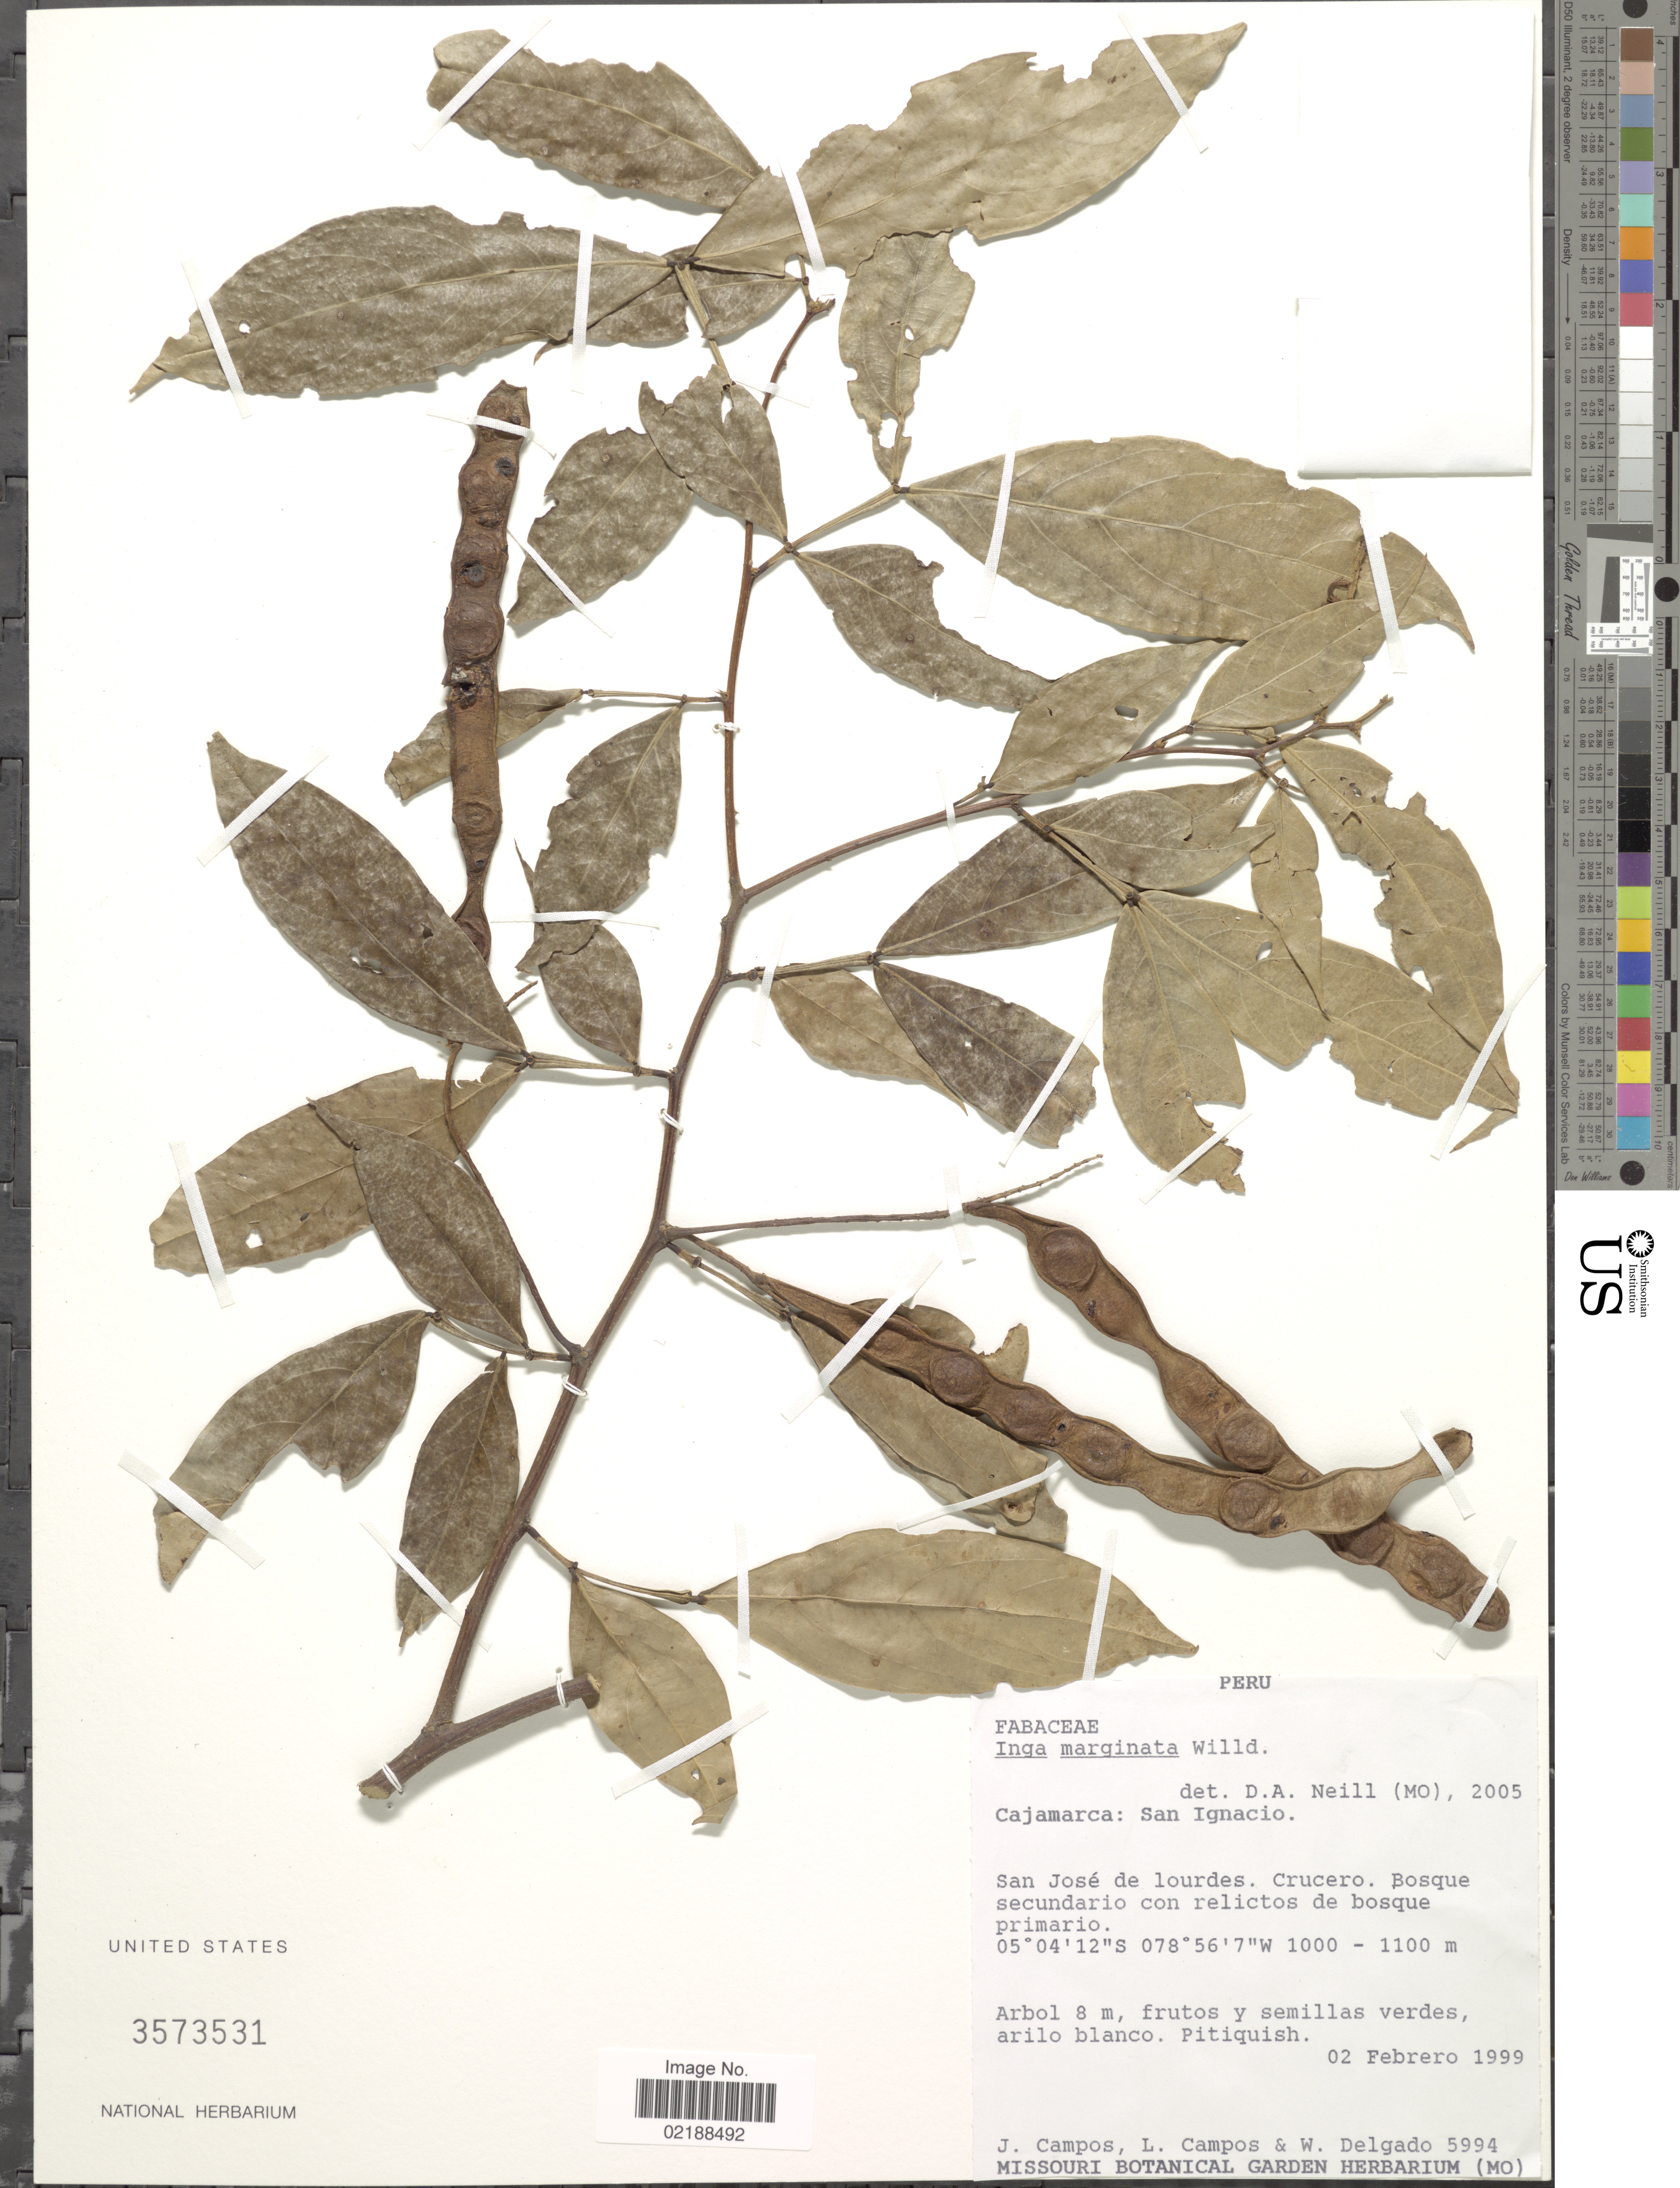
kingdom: Plantae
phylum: Tracheophyta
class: Magnoliopsida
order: Fabales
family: Fabaceae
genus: Inga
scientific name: Inga marginata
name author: Willd.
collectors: J. Campos, L. Campos & W. Delgado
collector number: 5994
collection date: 1999-02-02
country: Peru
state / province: Cajamarca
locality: San Ignacio, San José de lourdes. Crucero. Bosque secundario con relictos de bosque primario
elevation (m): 1000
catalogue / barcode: US 3573531